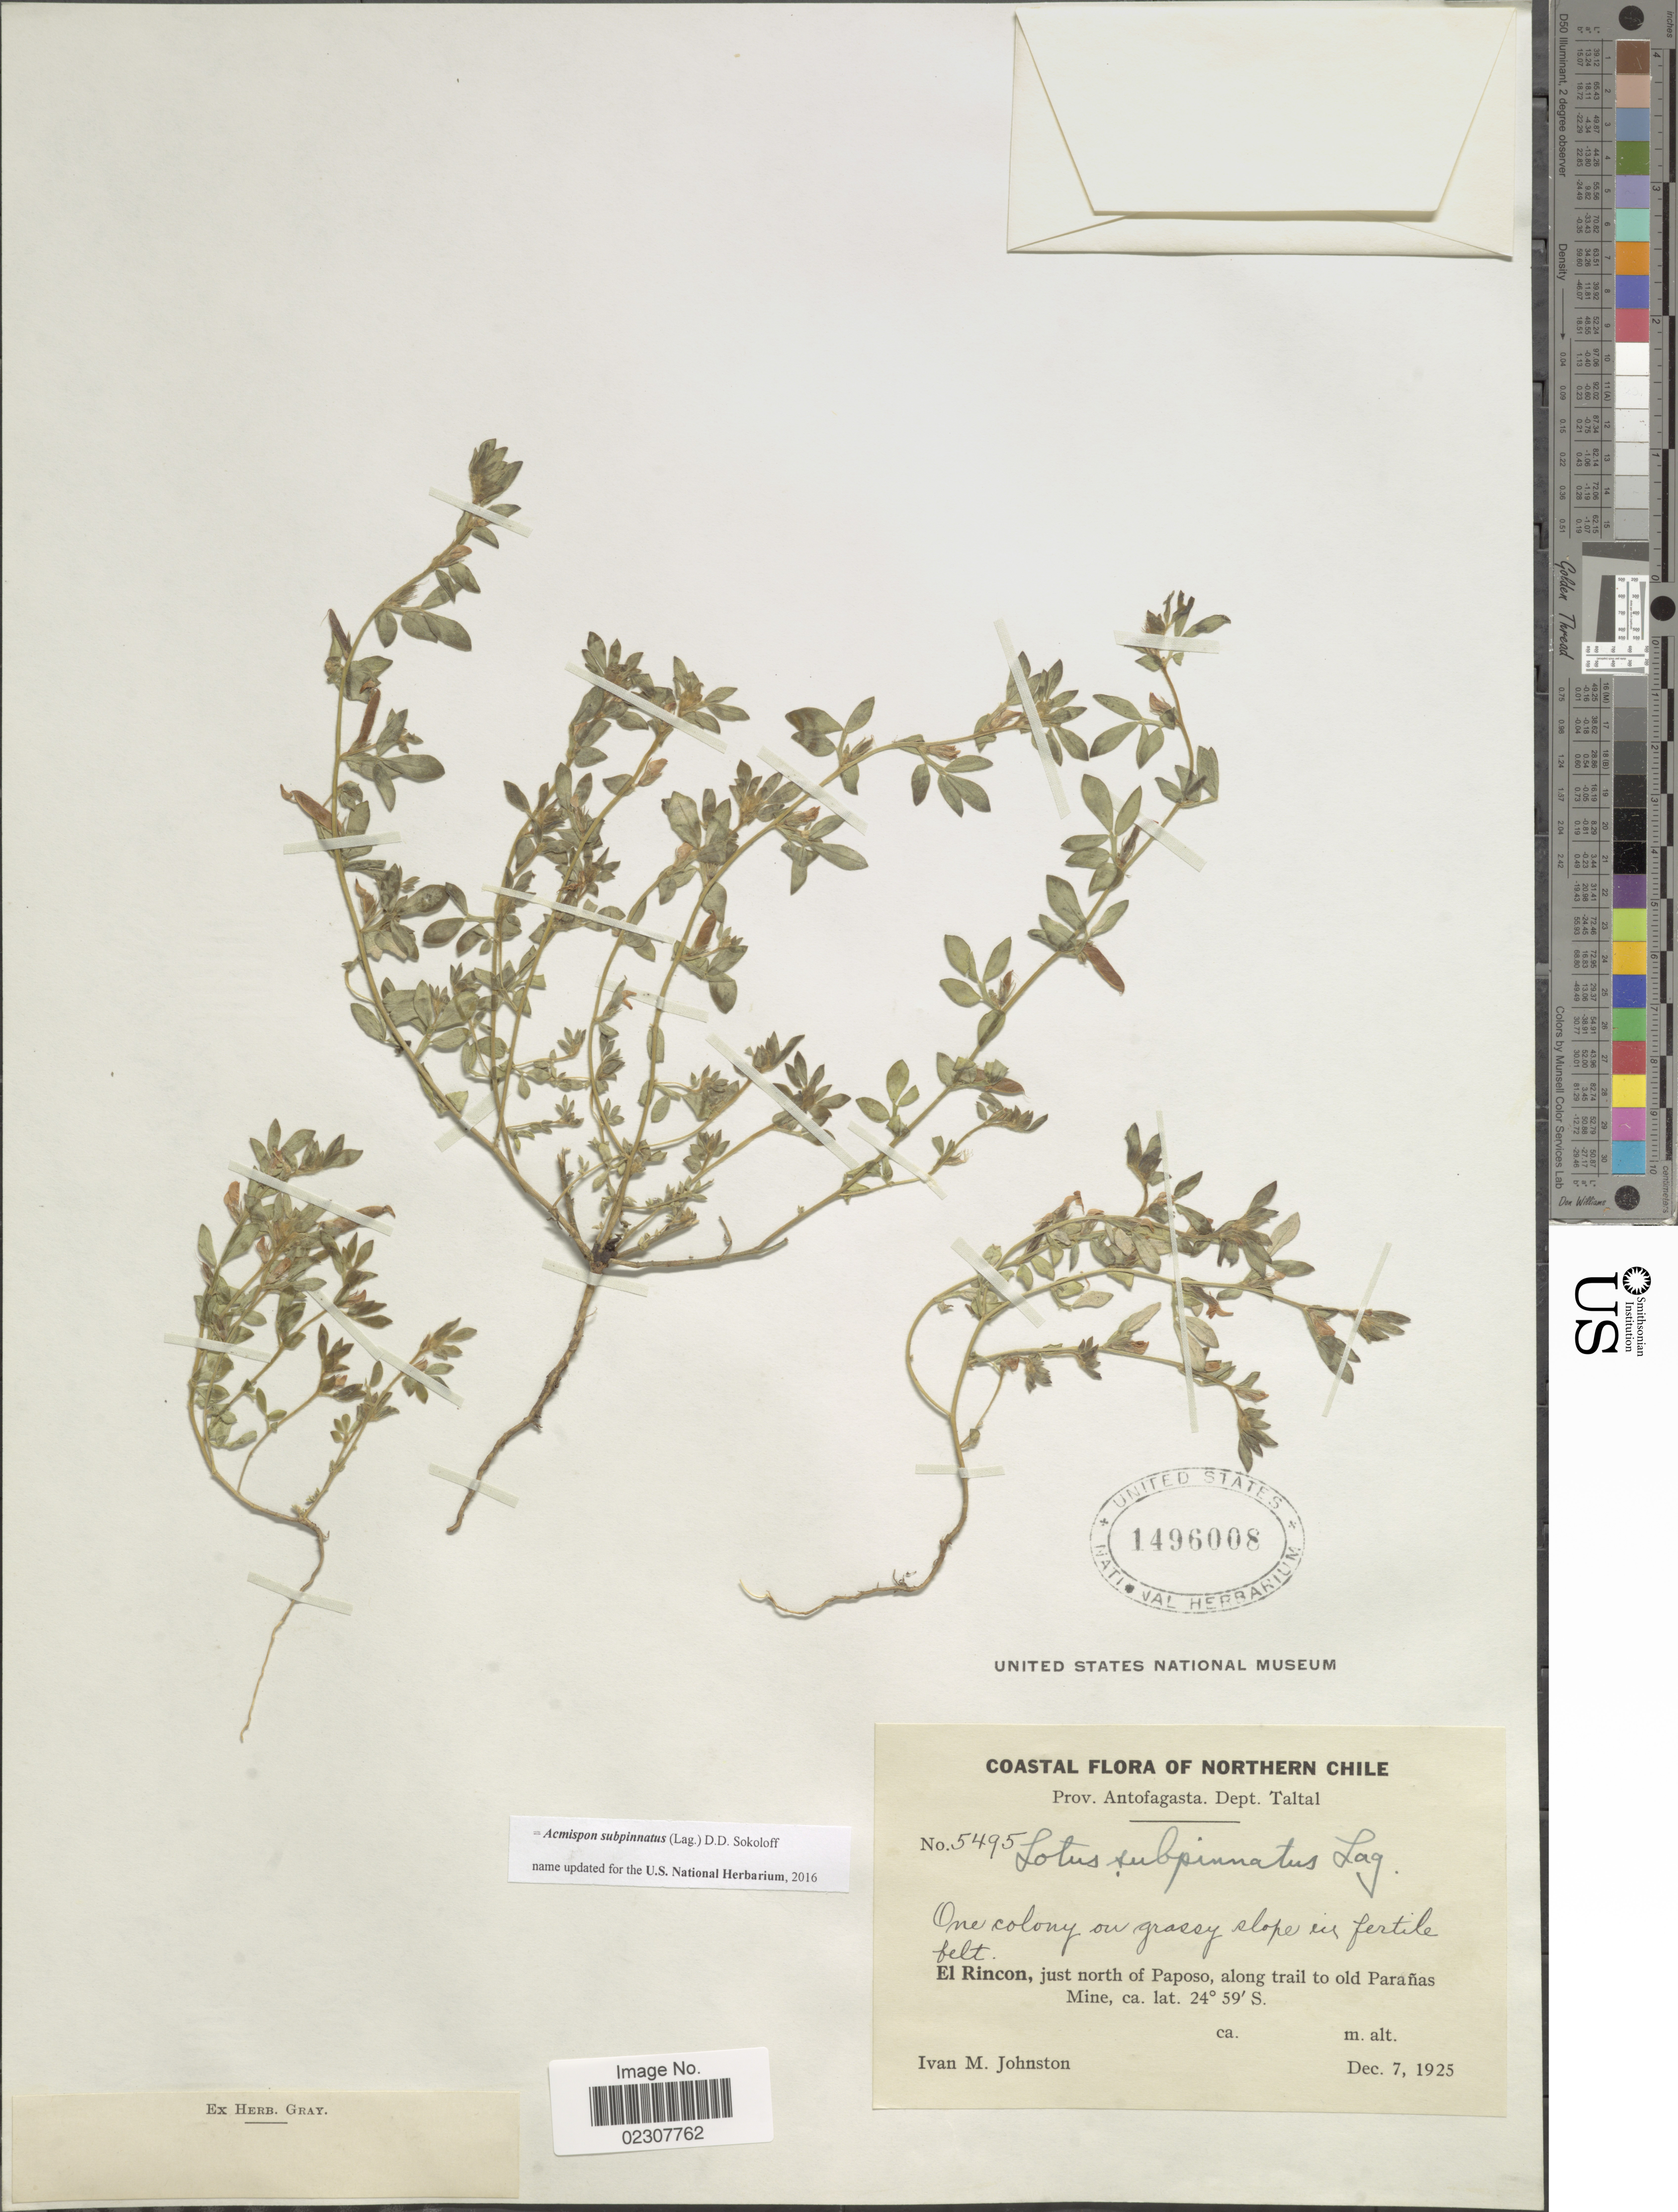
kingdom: Plantae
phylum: Tracheophyta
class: Magnoliopsida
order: Fabales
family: Fabaceae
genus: Acmispon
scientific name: Acmispon subpinnatus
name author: (Lag.) D.D. Sokoloff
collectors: I.M. Johnston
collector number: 5495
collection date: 1925-12-07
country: Chile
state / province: Antofagasta (II)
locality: Northern Chile, Dept. Taltal, one colony on grassy slope, El Rincon, just north of Paposo, along trail to old Paranas Mine.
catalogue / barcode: US 1496008